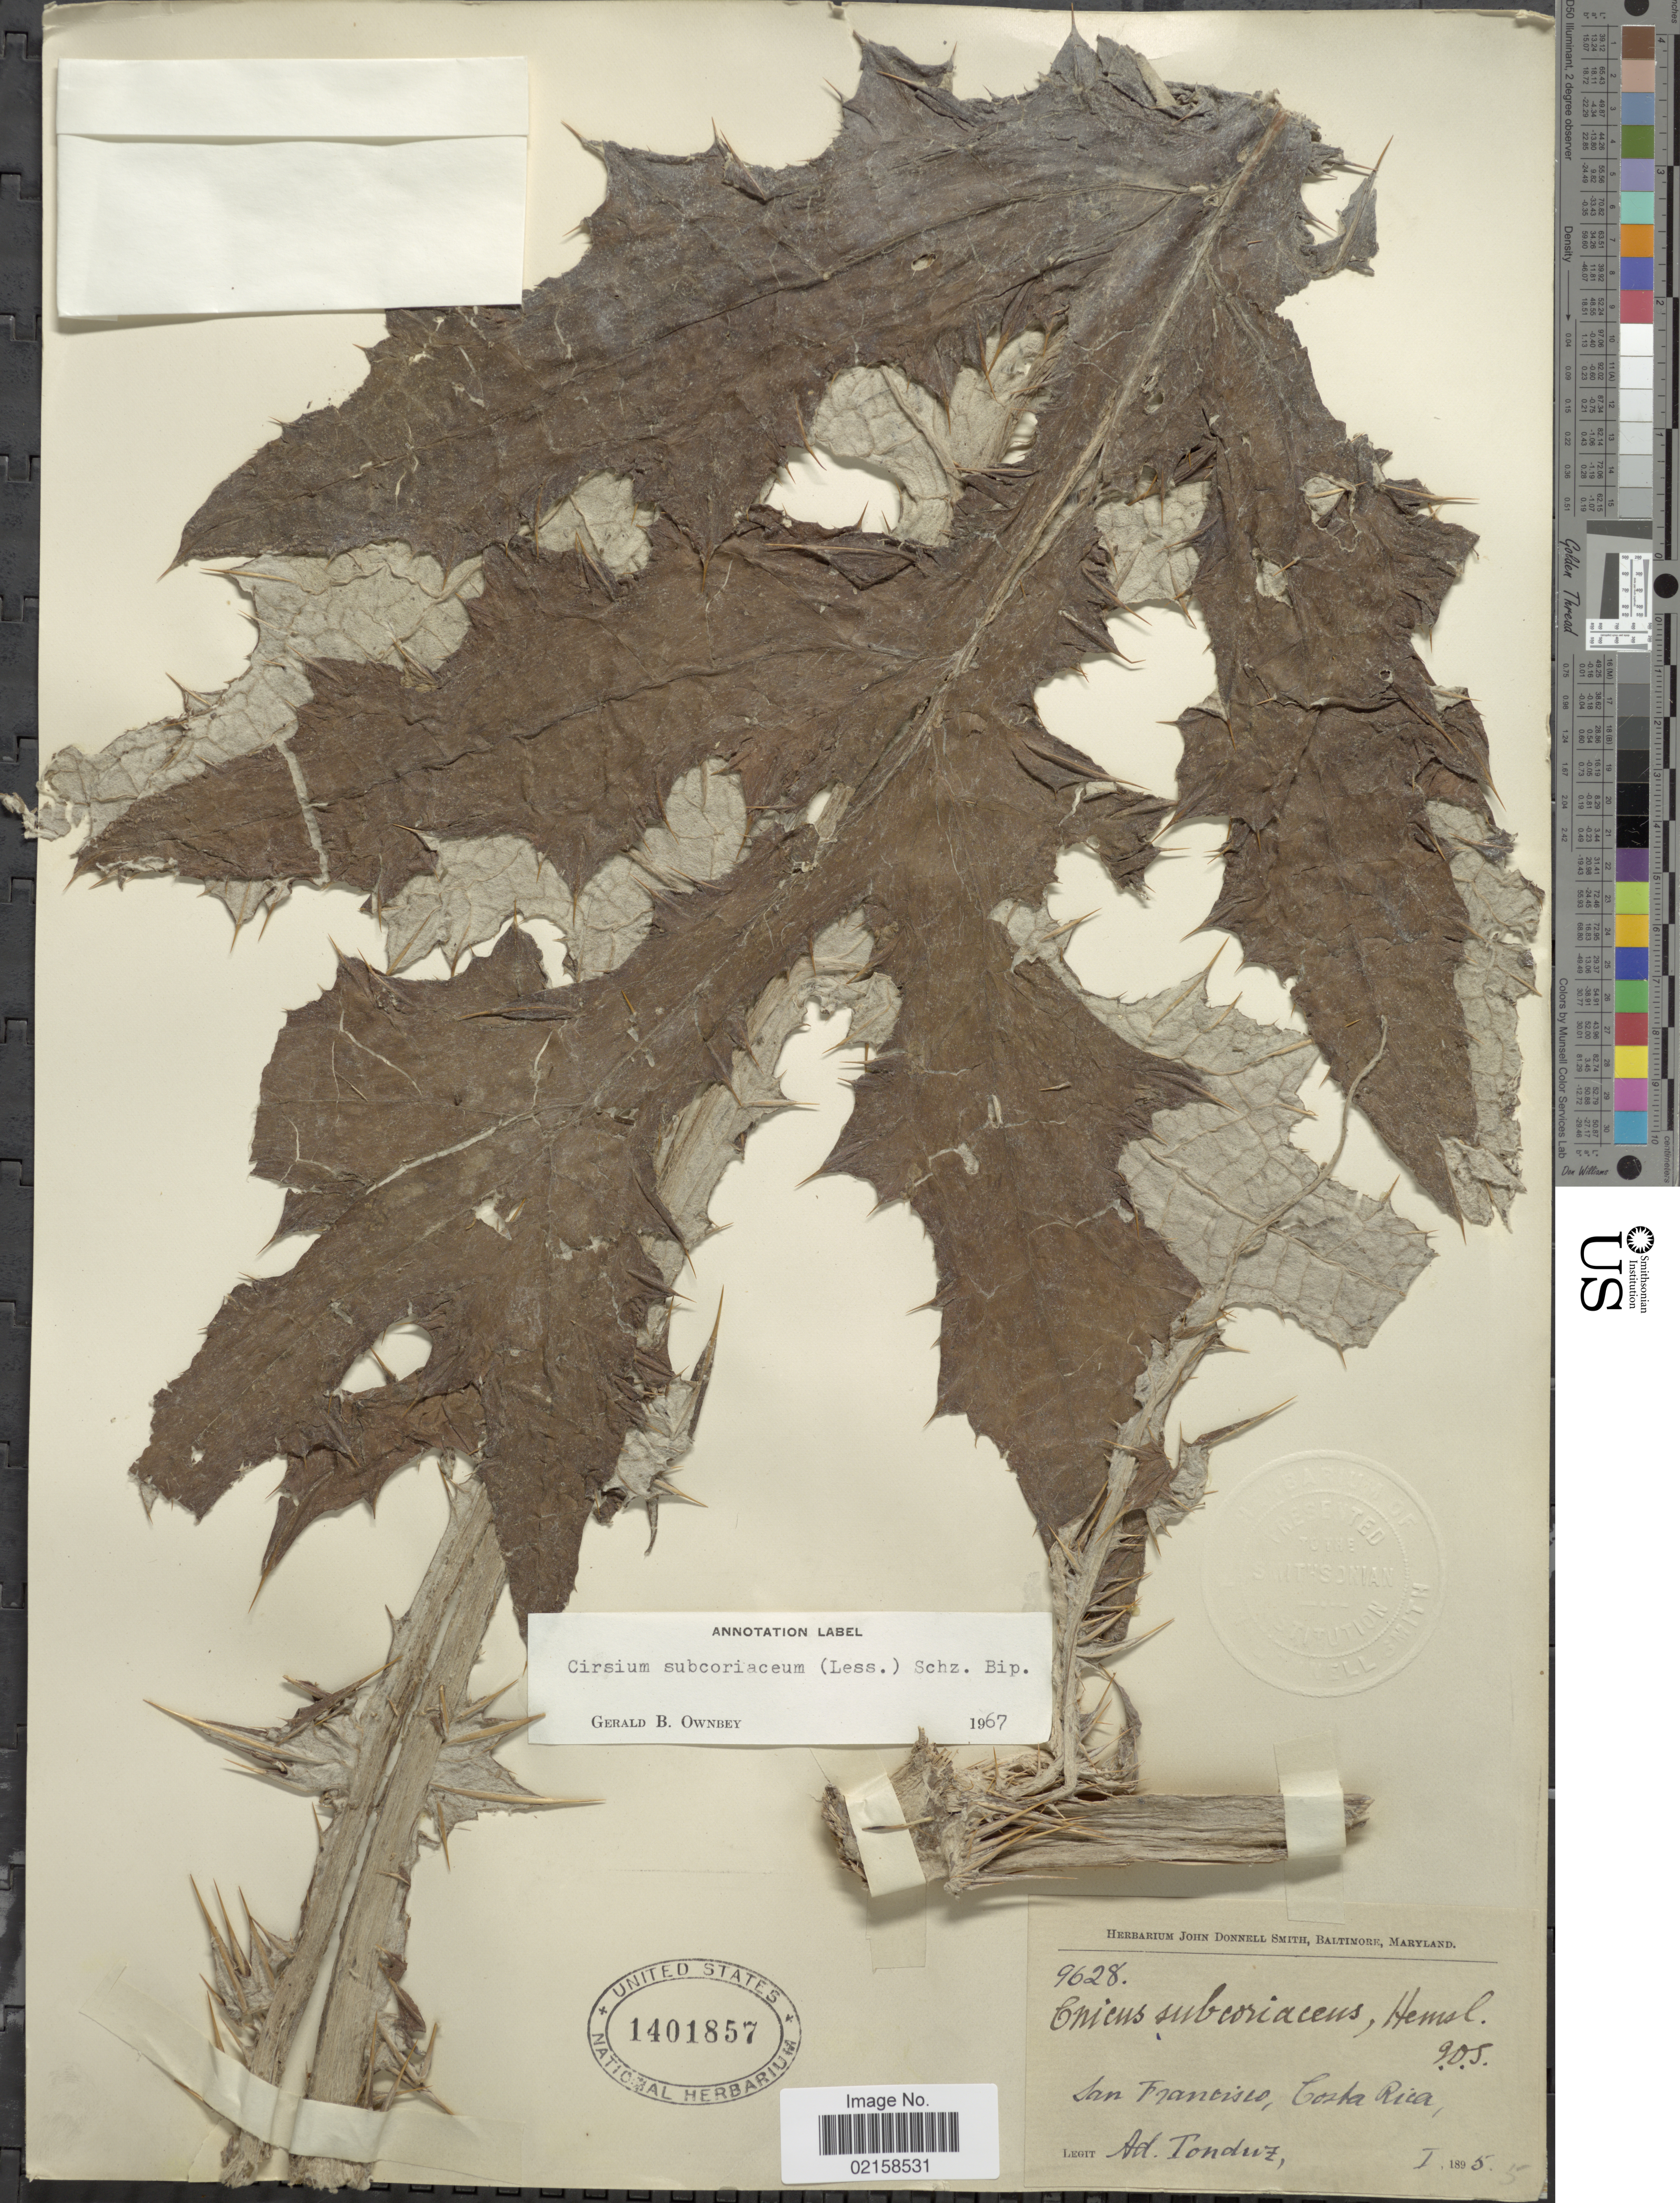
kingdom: Plantae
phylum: Tracheophyta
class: Magnoliopsida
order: Asterales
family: Asteraceae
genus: Cirsium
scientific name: Cirsium subcoriaceum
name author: (Less.) Sch. Bip.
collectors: A. Tonduz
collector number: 9628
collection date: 1895-01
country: Costa Rica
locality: San Francisco.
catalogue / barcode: US 1401857